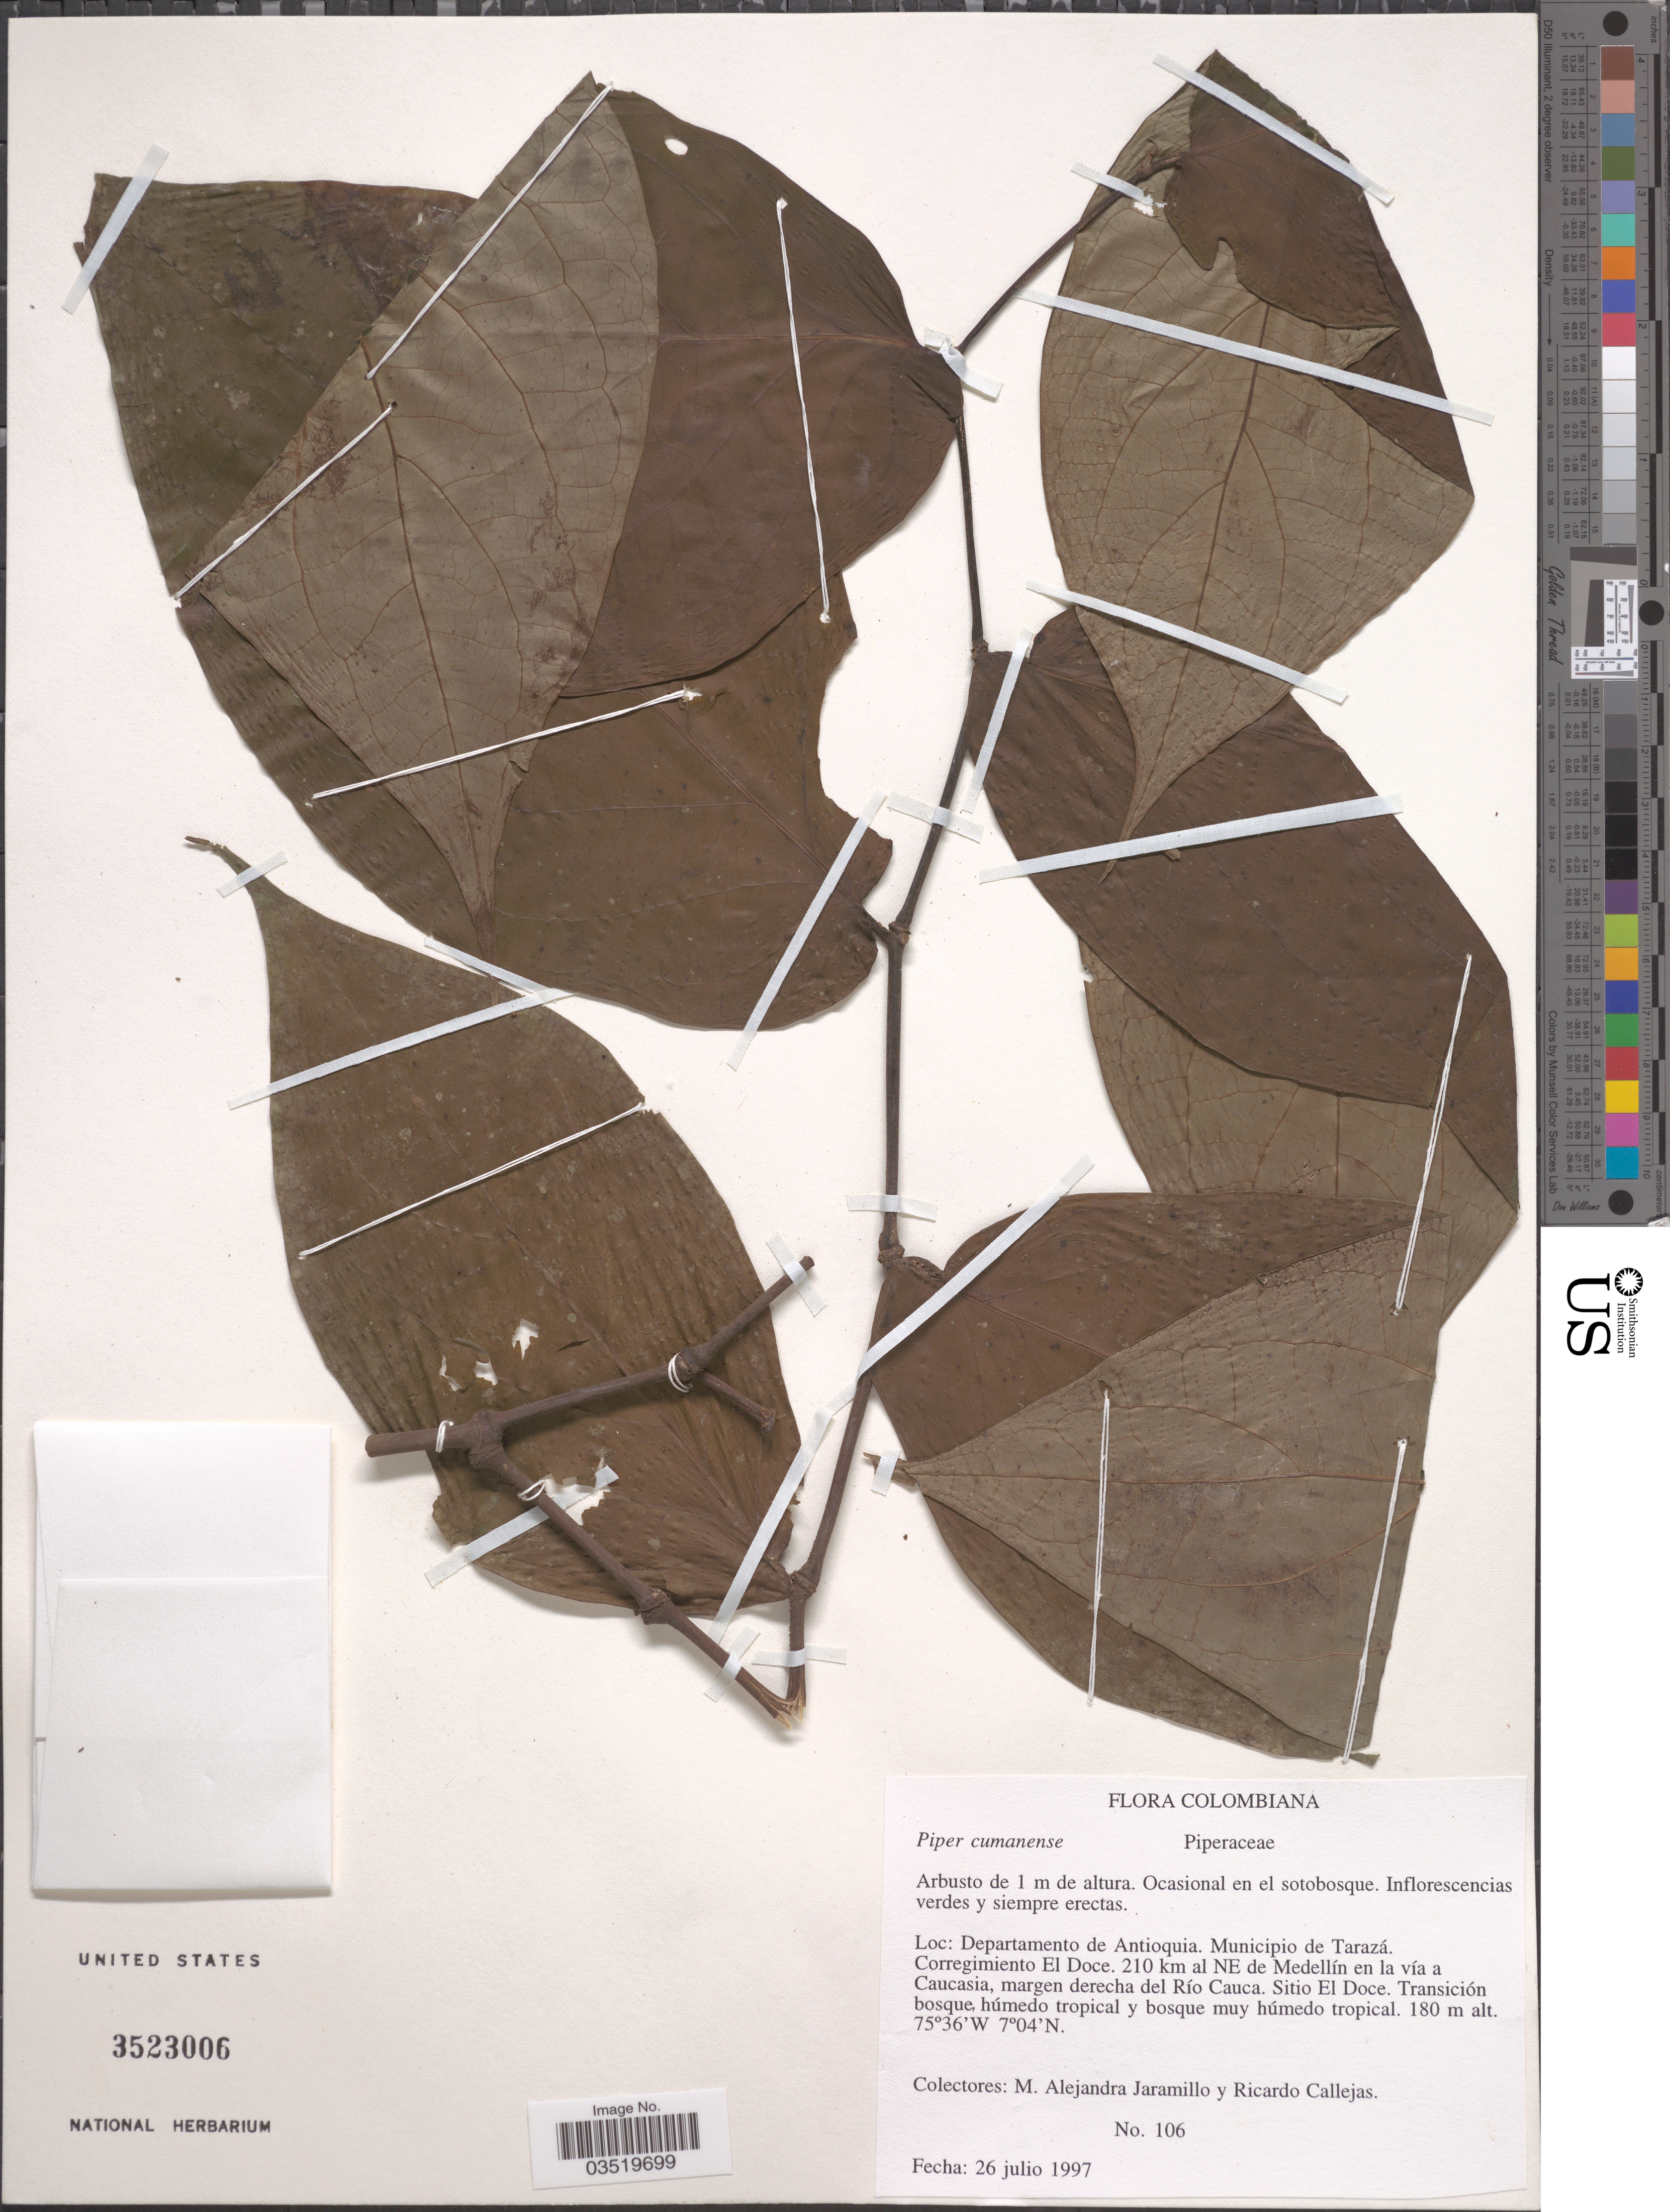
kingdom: Plantae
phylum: Tracheophyta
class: Magnoliopsida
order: Piperales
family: Piperaceae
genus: Piper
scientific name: Piper cumanense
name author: Kunth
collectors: M. A. Jaramillo & R. Callejas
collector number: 106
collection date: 1997-07-26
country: Colombia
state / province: Antioquia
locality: Departamento de Antioquia. Municipio de Tarazá. Corregimiento El Doce. 210 km al NE de Medellín en la vía a Caucasia, margen derecha del Río Cauca. Sitio Del Doce. Transición bosque, húmedo tropical y bosque muy húmedo tropical.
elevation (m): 180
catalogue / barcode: US 3523006